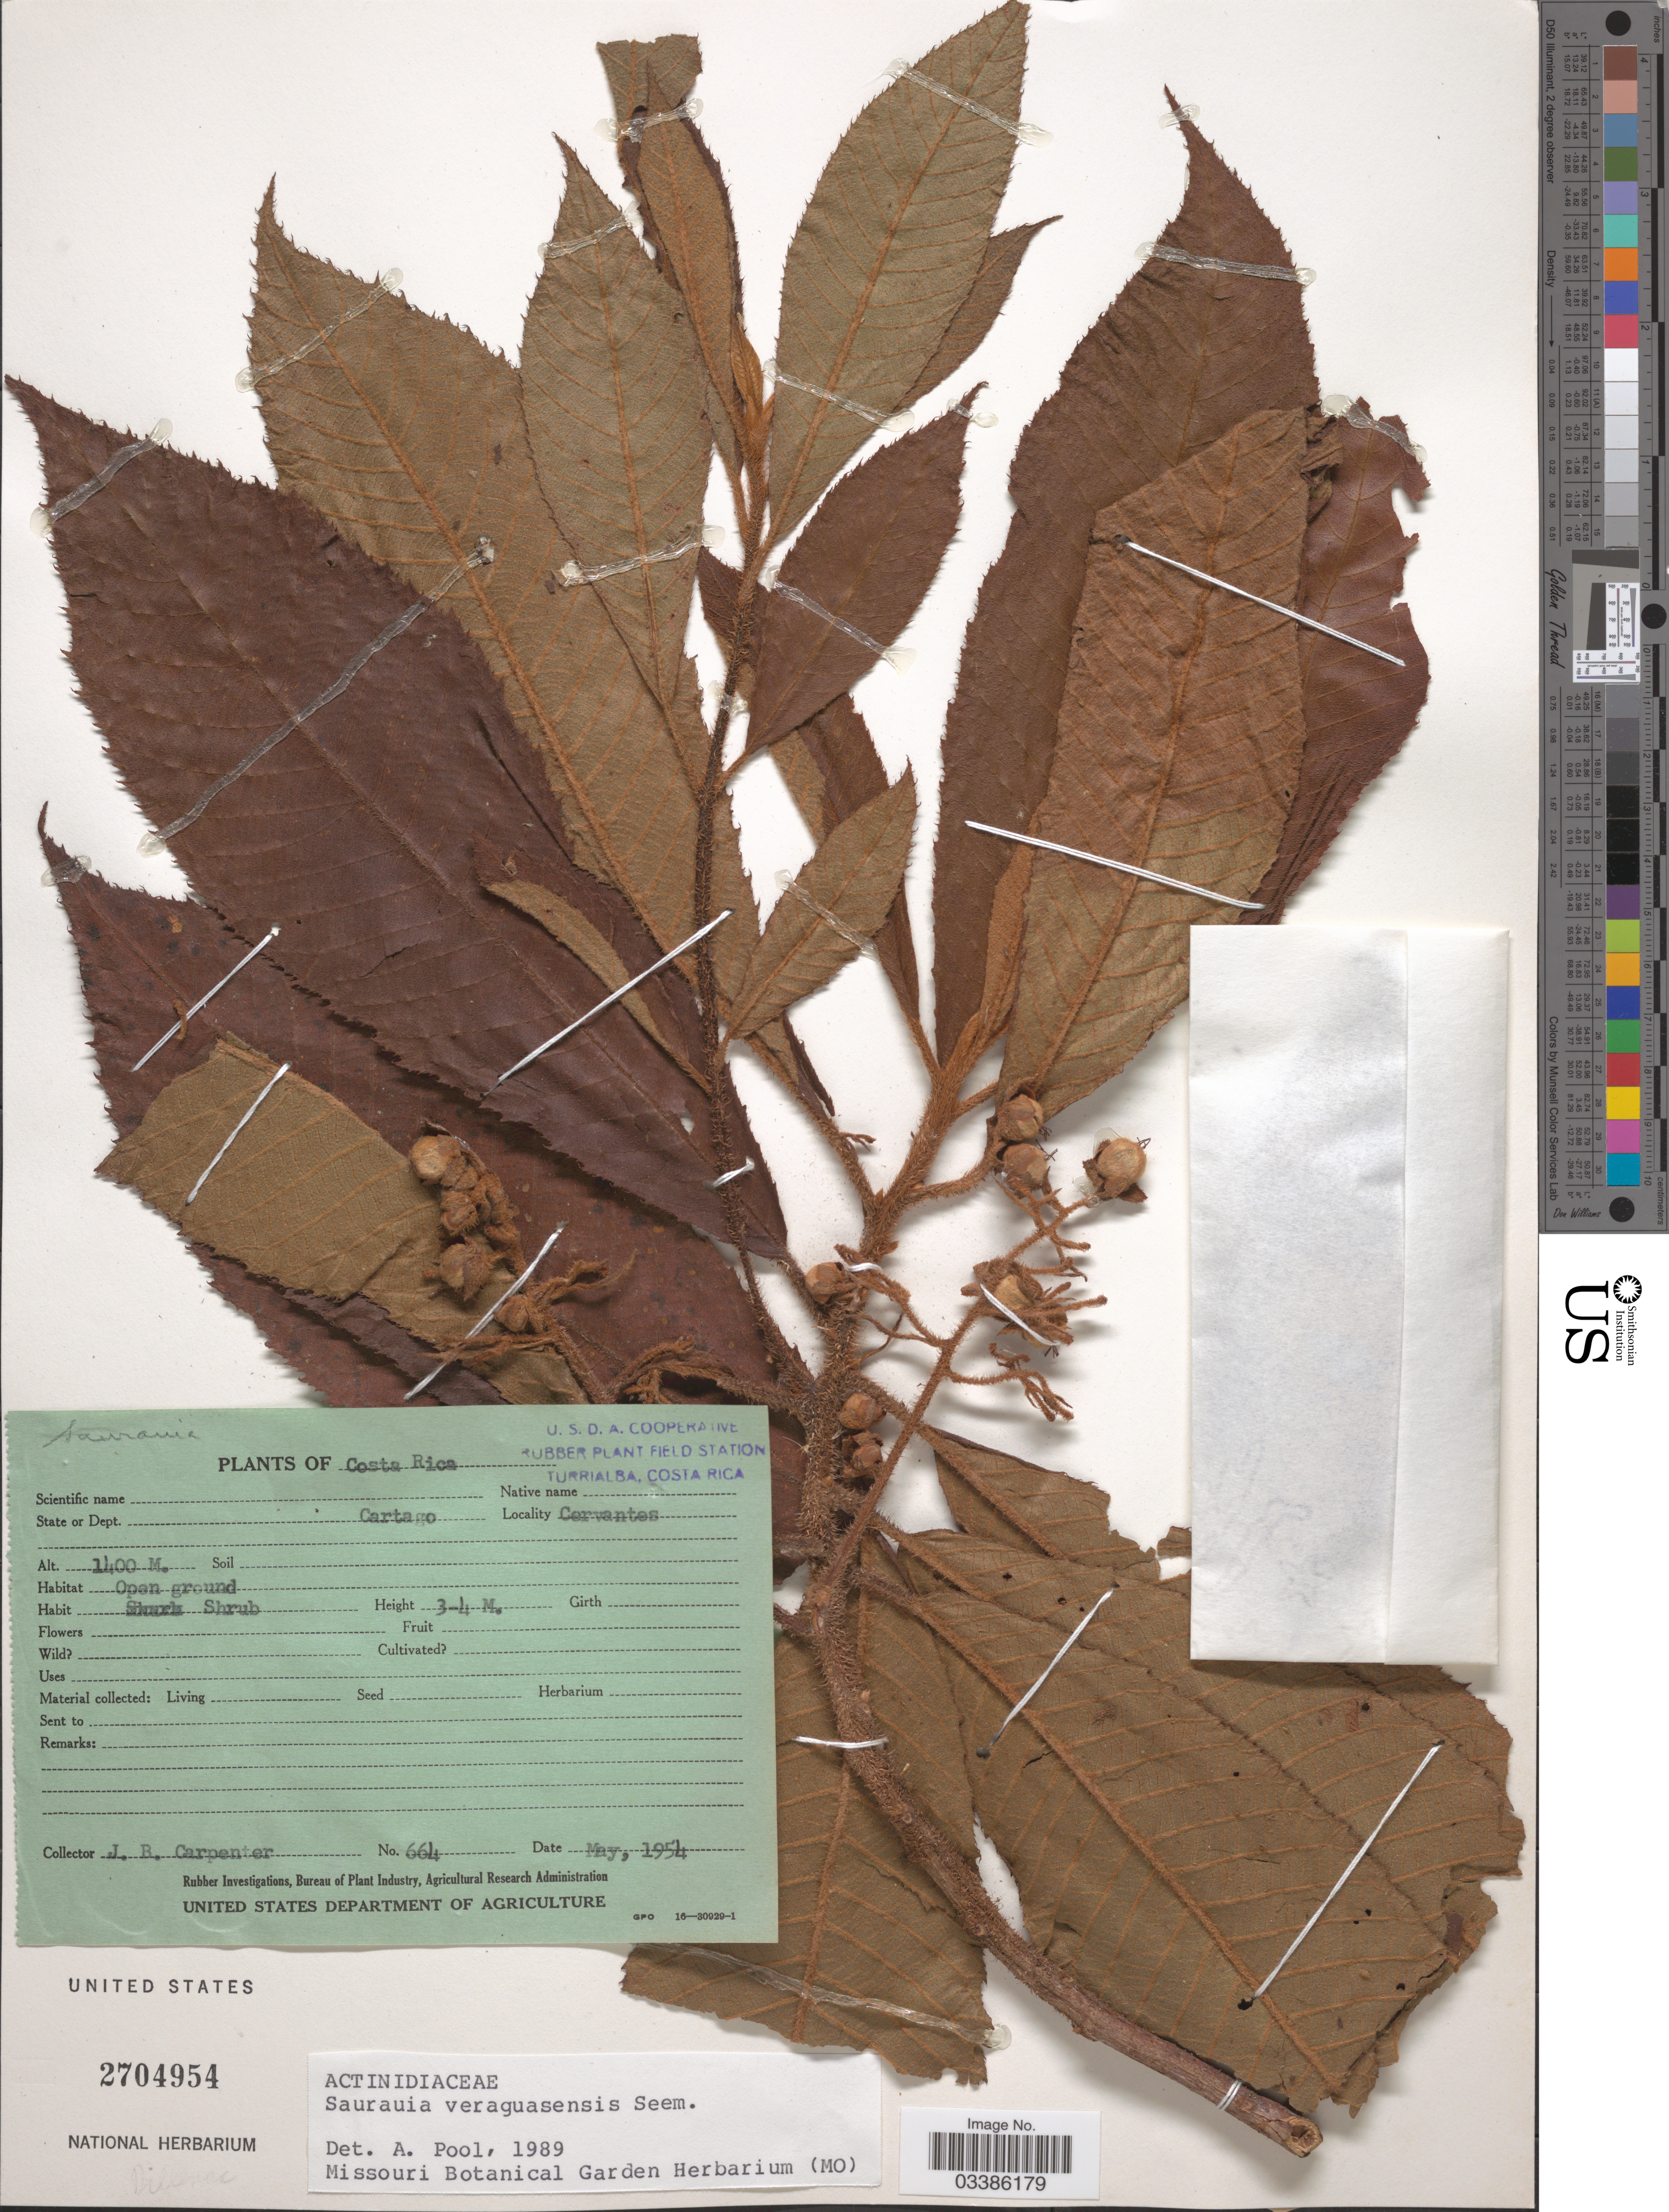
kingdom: Plantae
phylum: Tracheophyta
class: Magnoliopsida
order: Ericales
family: Actinidiaceae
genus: Saurauia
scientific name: Saurauia veraguasensis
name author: Seem.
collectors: J. Carpenter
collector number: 664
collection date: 1954-05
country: Costa Rica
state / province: Cartago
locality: State or Dept. Cartago. Cervantes.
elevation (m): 1400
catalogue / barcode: US 2704954